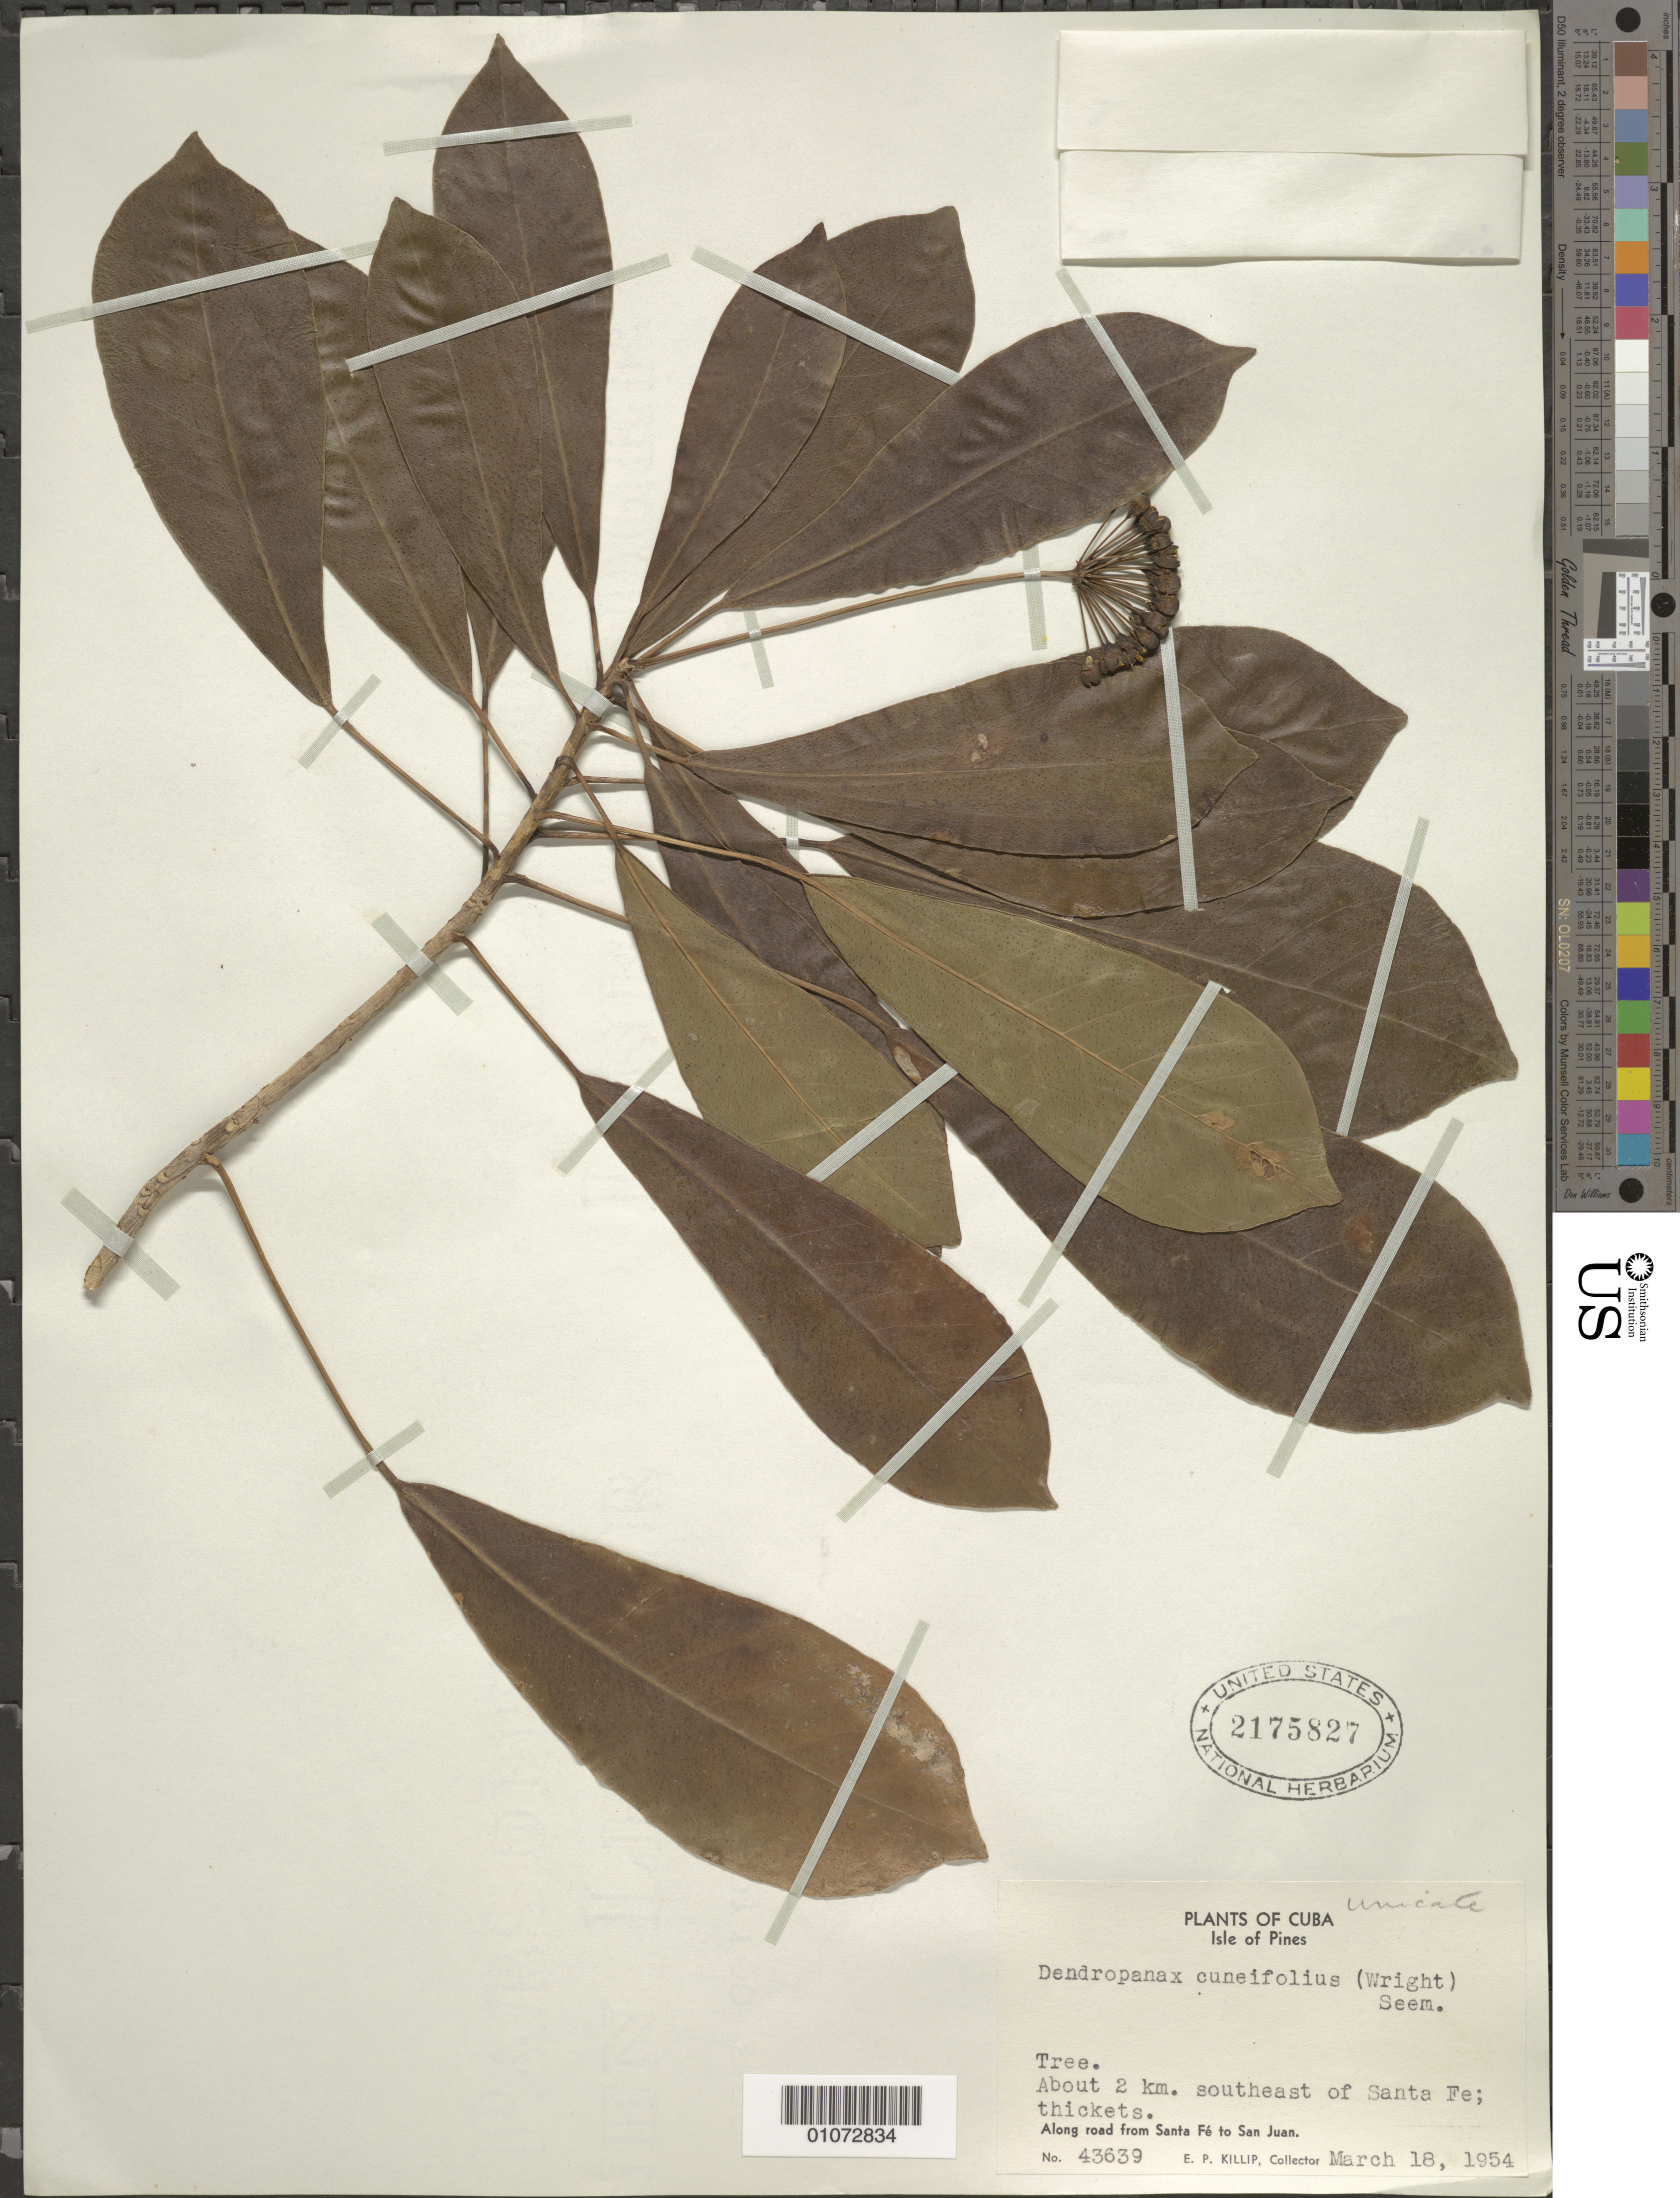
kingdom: Plantae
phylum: Tracheophyta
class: Magnoliopsida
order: Apiales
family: Araliaceae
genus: Dendropanax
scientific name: Dendropanax cuneifolius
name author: (C. Wright ex Griseb.) Seem.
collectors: E. P. Killip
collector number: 43639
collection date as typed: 18 Mar 1954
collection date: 1954-03-18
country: Cuba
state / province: Isla de La Juventud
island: Isla de la Juventud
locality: Isle of Pines, Along road from Santa Fe to San Juan, about 2 km southeast of Santa Fe; thickets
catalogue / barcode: US 2175827